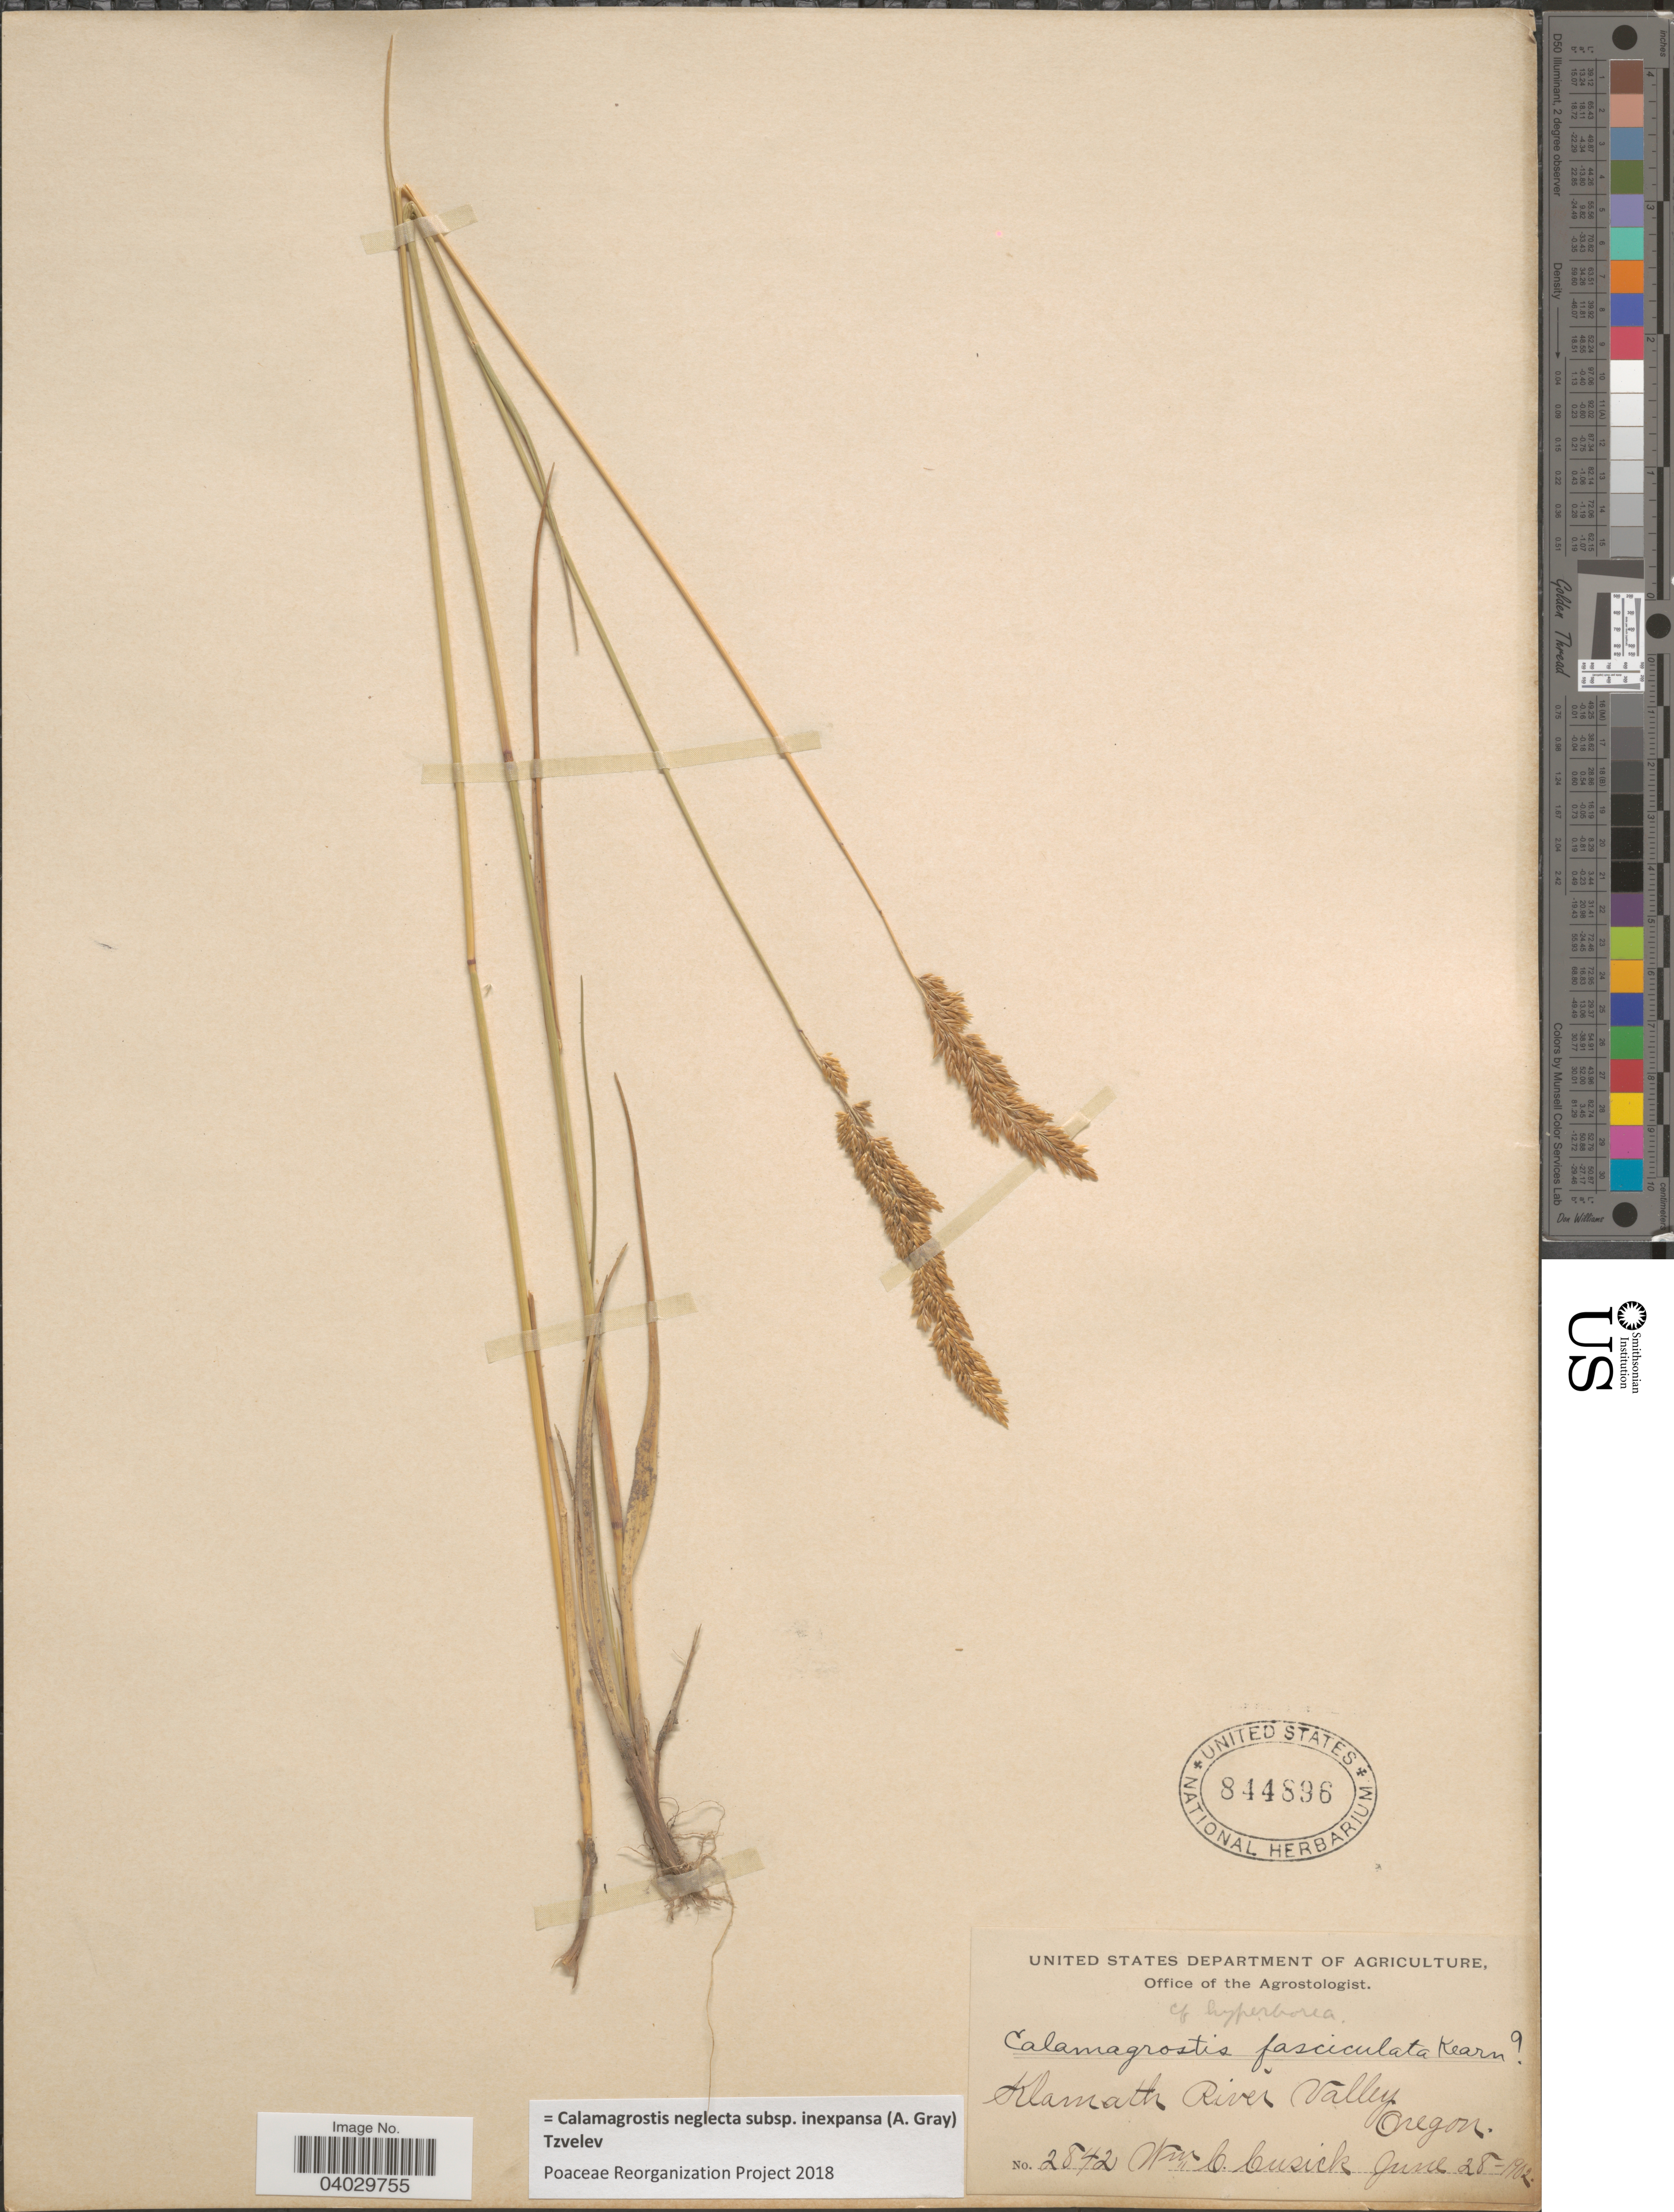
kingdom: Plantae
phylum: Tracheophyta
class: Liliopsida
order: Poales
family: Poaceae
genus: Calamagrostis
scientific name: Calamagrostis neglecta subsp. inexpansa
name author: (A. Gray) Tzvelev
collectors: W. C. Cusick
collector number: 2842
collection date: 1902-06-28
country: United States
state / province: Oregon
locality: Klamath River Valley.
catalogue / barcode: US 844896